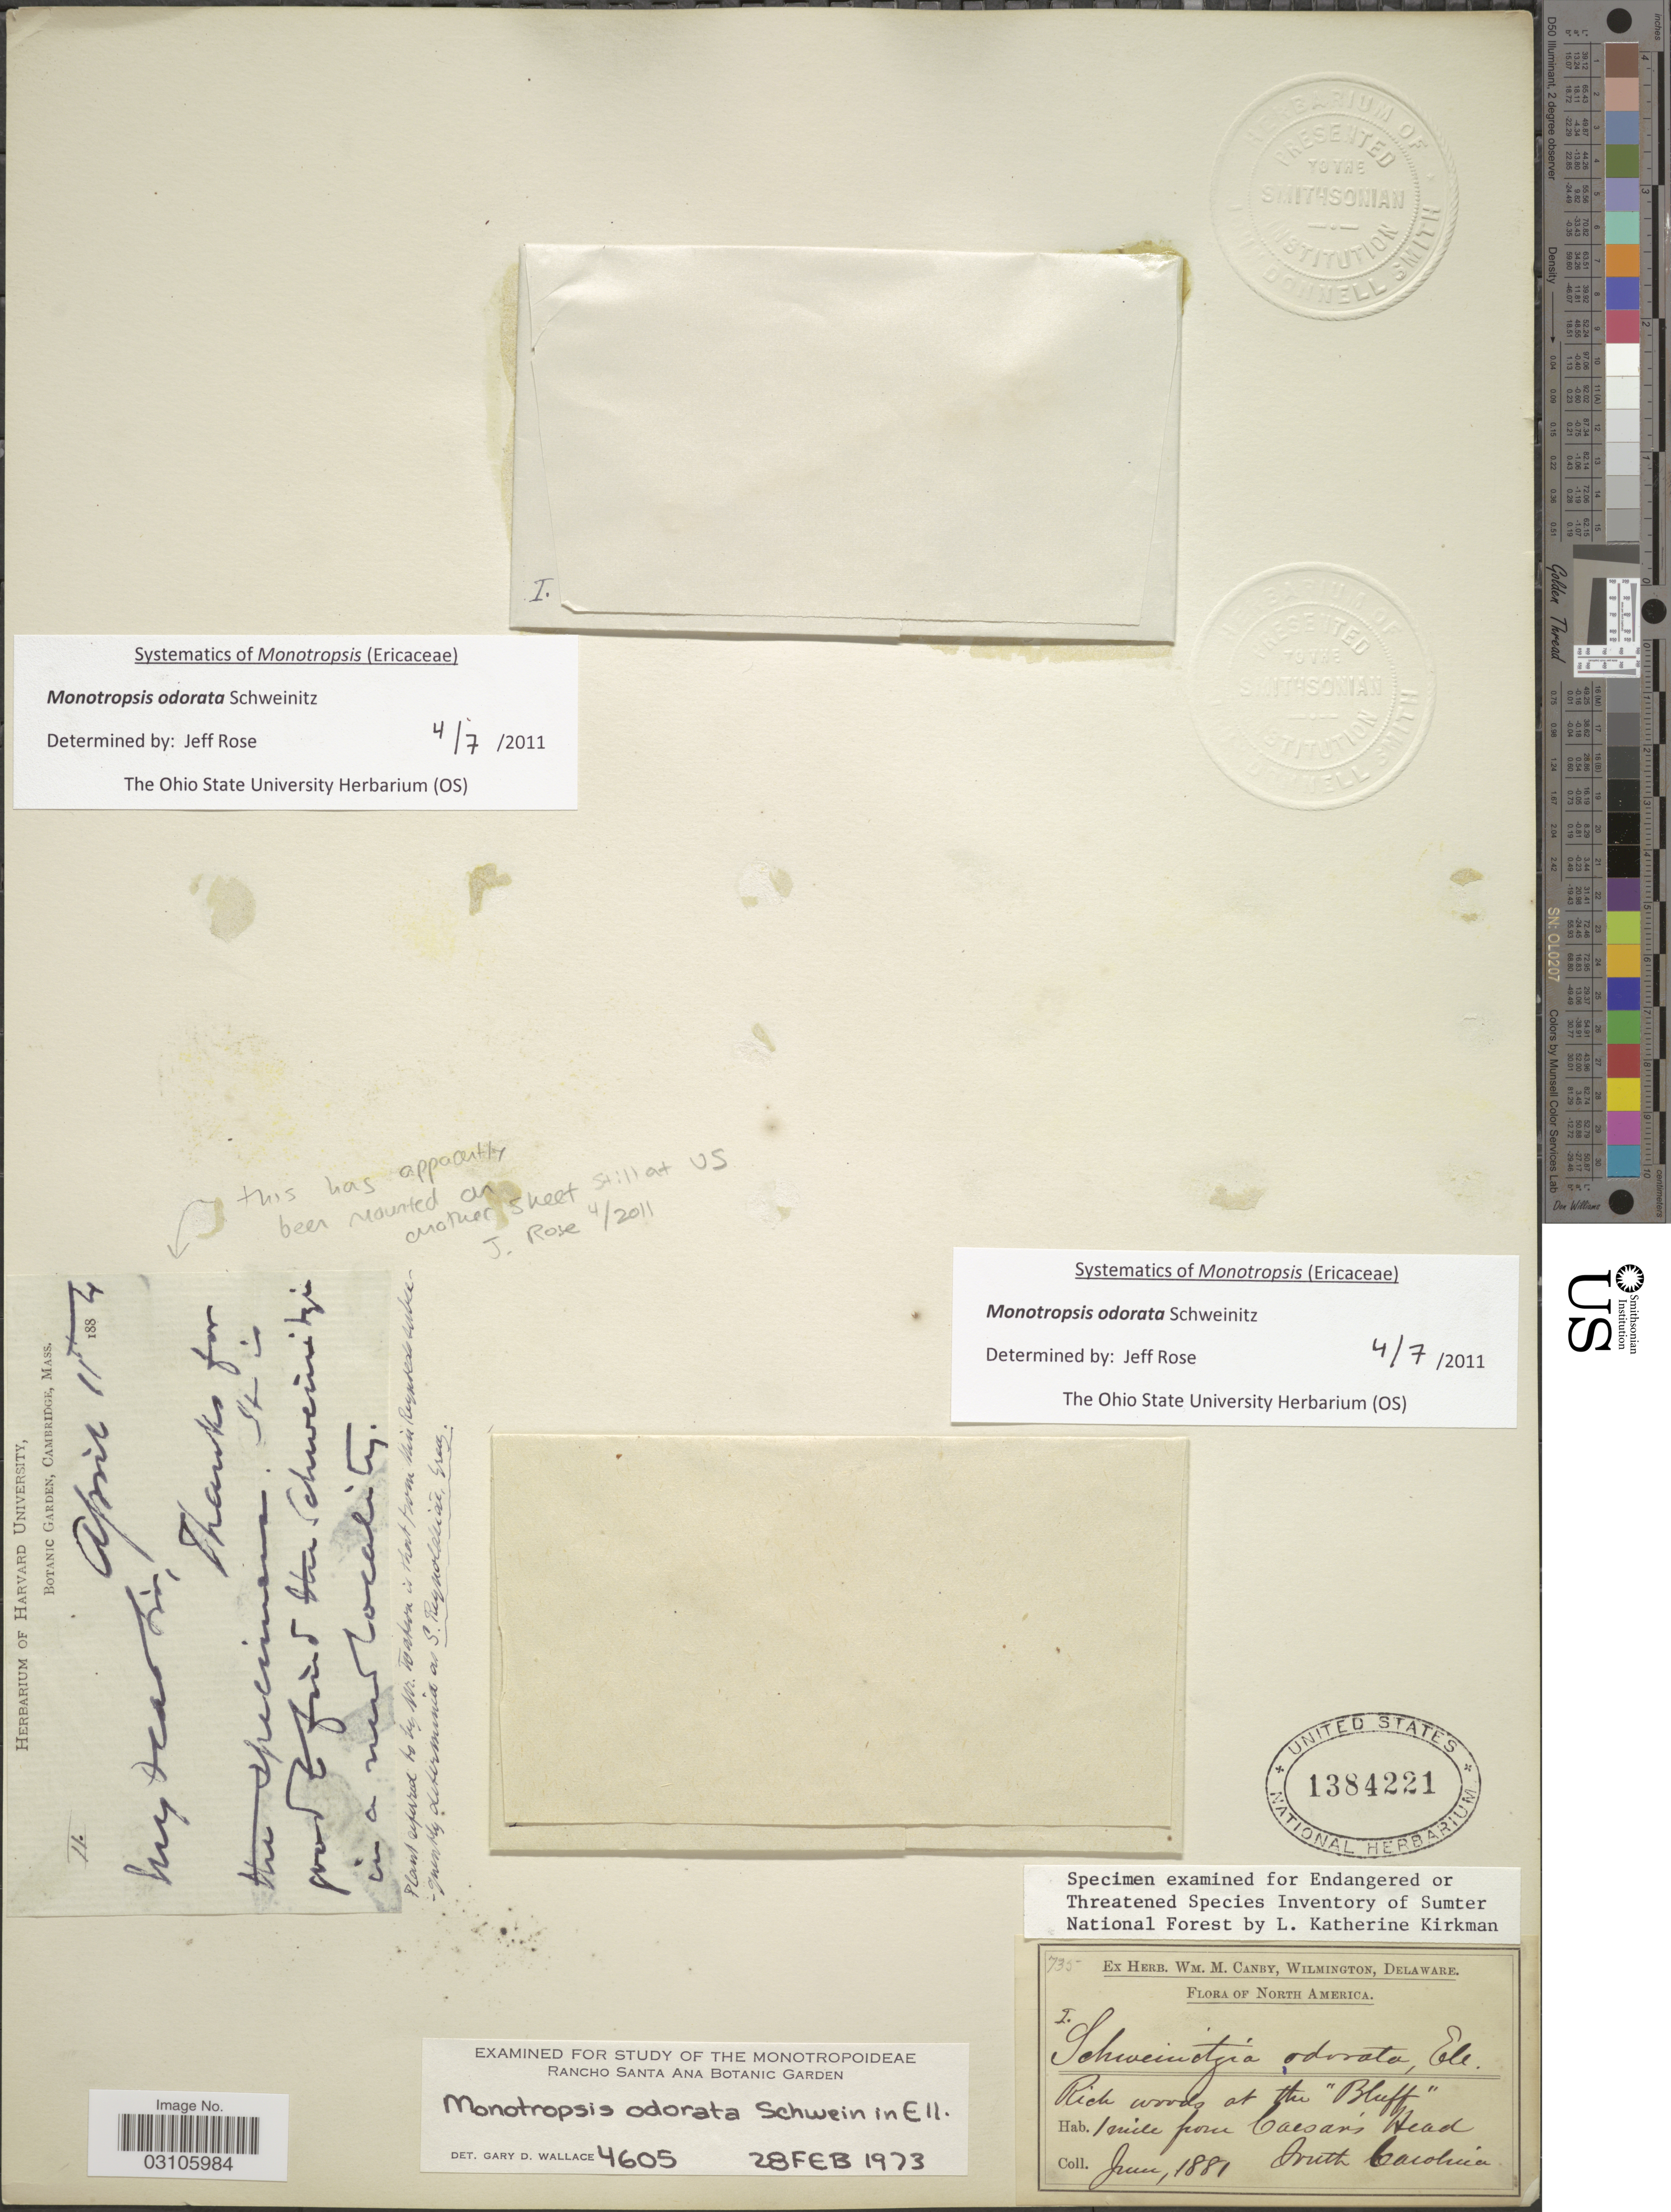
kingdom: Plantae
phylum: Tracheophyta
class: Magnoliopsida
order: Ericales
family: Ericaceae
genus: Monotropsis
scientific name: Monotropsis odorata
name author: Schwein. ex Elliott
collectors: ex herb. W.M. Canby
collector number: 735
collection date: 1881-06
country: United States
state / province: South Carolina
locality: At the "Bluff" 1 mile from Caesar's Head.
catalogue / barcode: US 1384221